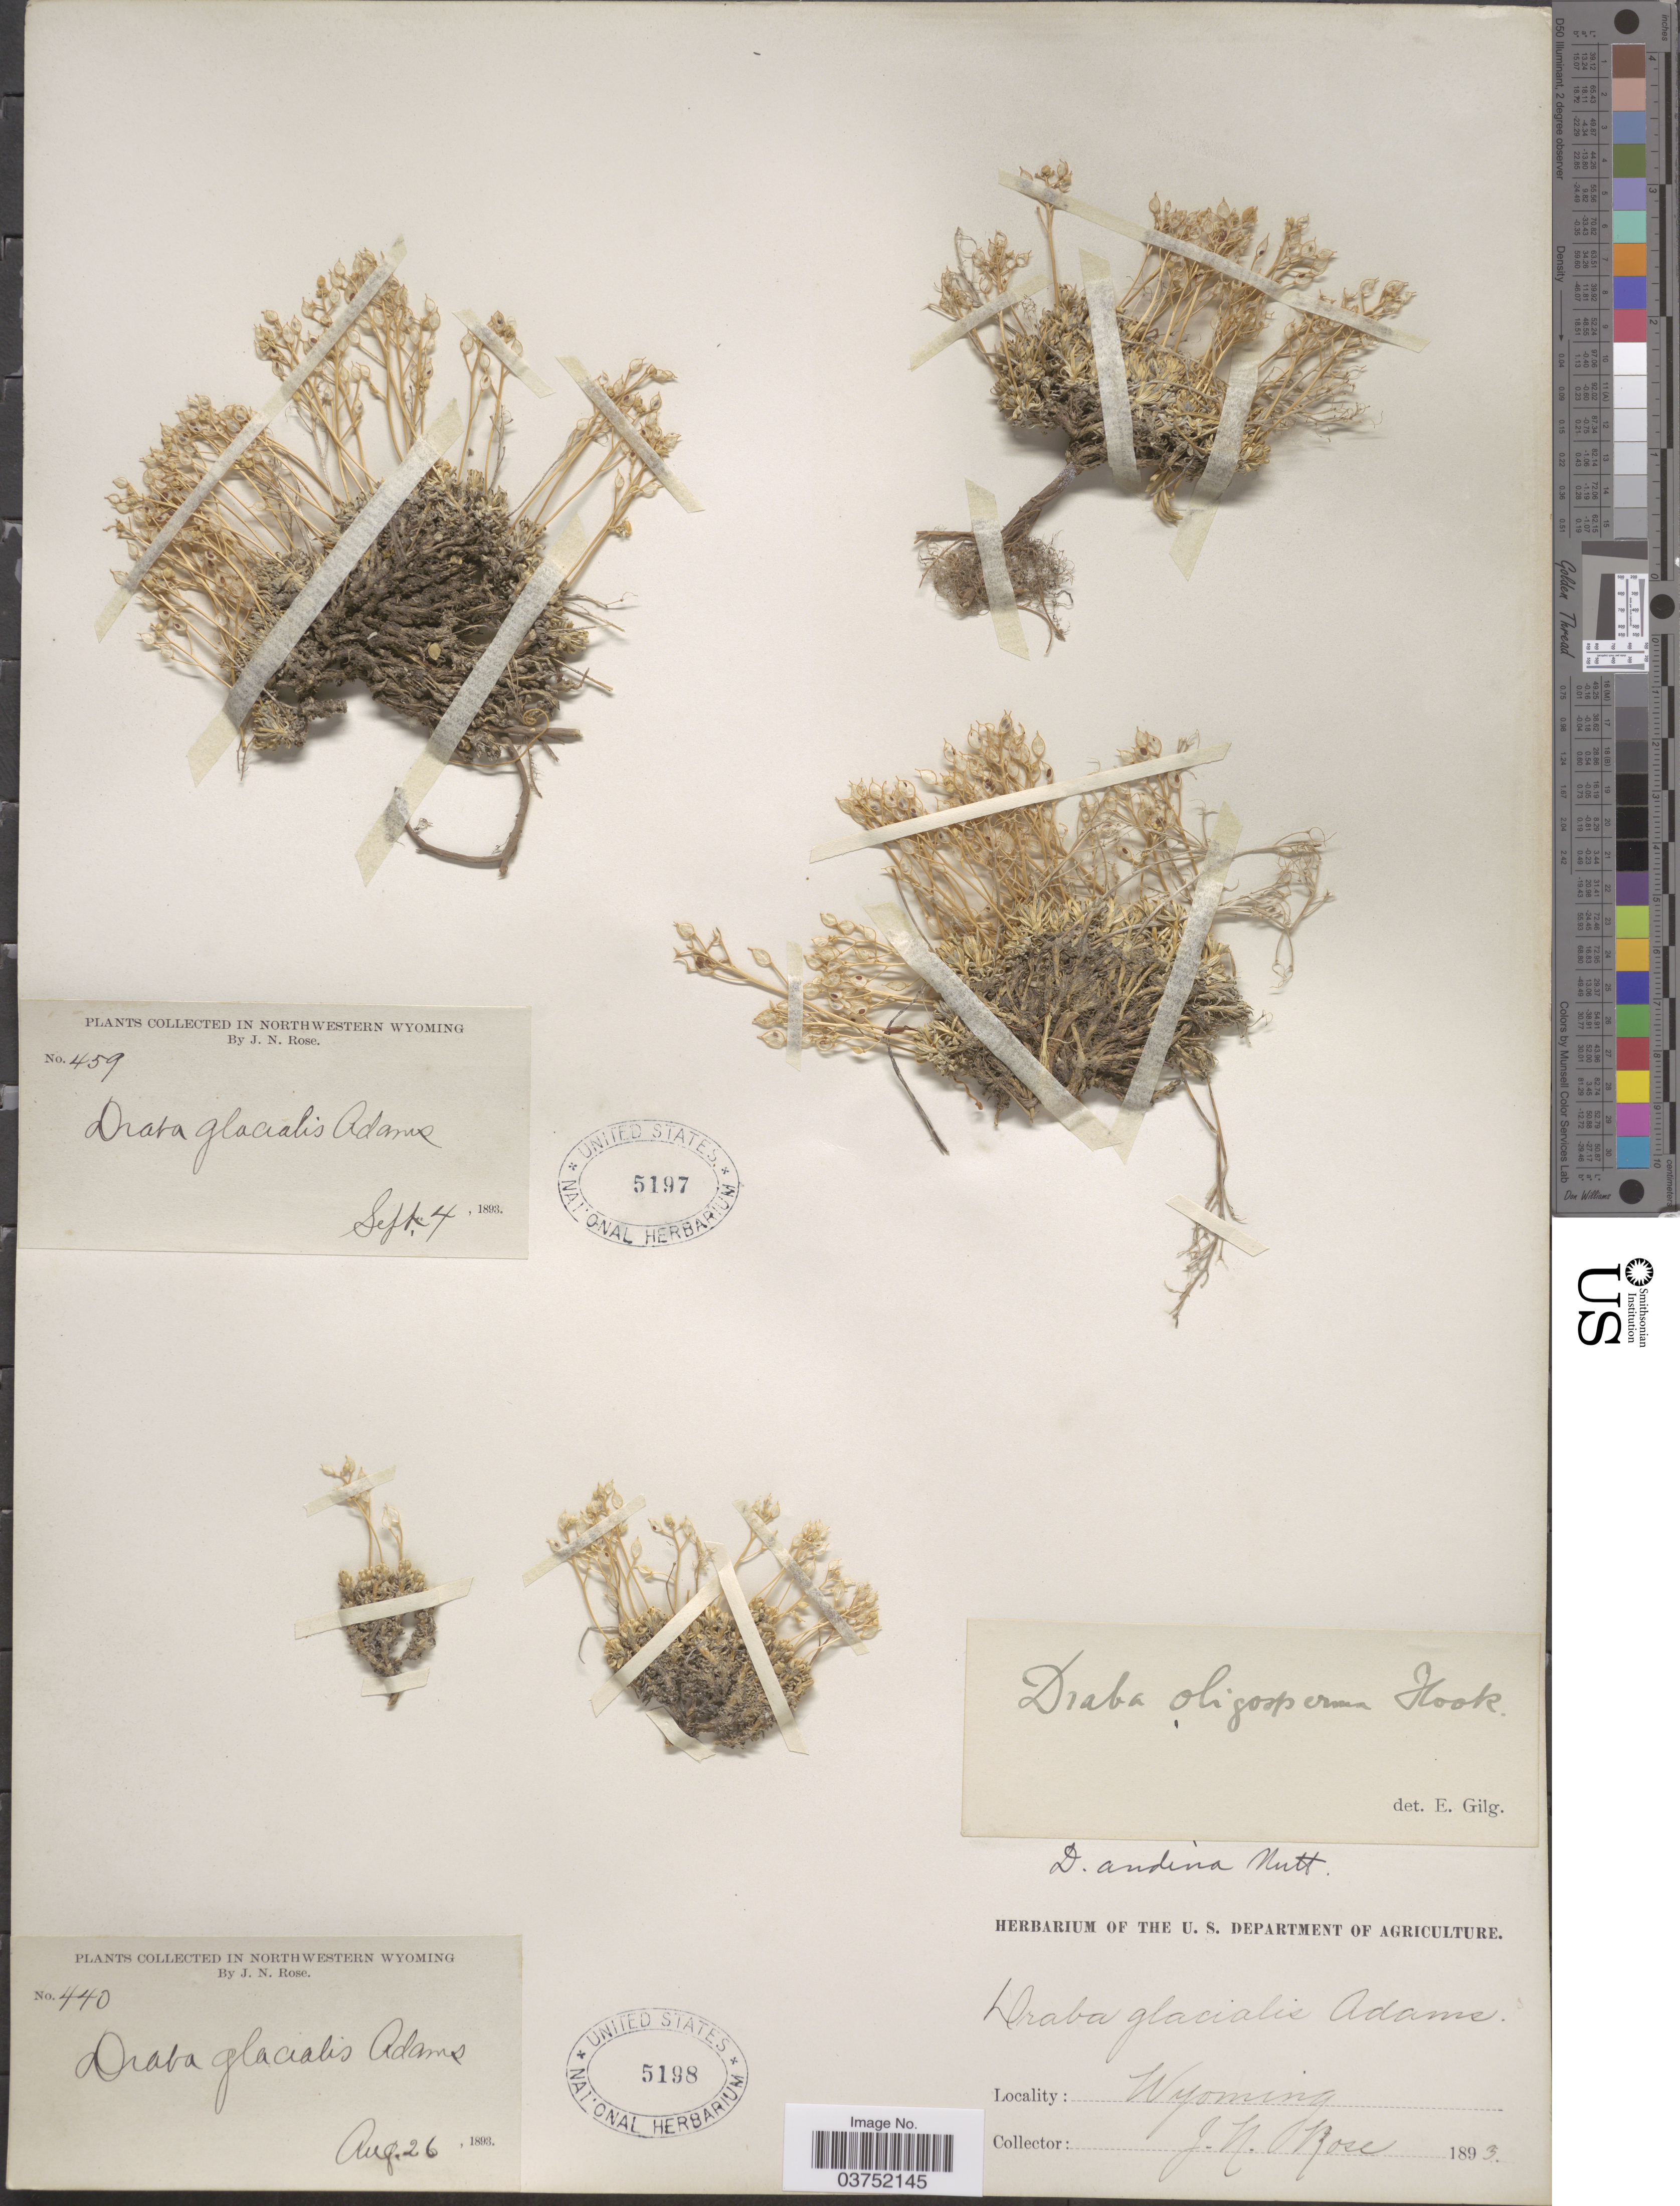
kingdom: Plantae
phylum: Tracheophyta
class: Magnoliopsida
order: Brassicales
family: Brassicaceae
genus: Draba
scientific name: Draba oligosperma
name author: Hook.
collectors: J. N. Rose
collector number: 440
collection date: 1893-08-26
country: United States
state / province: Wyoming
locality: Northwestern Wyoming.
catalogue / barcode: US 5198-2